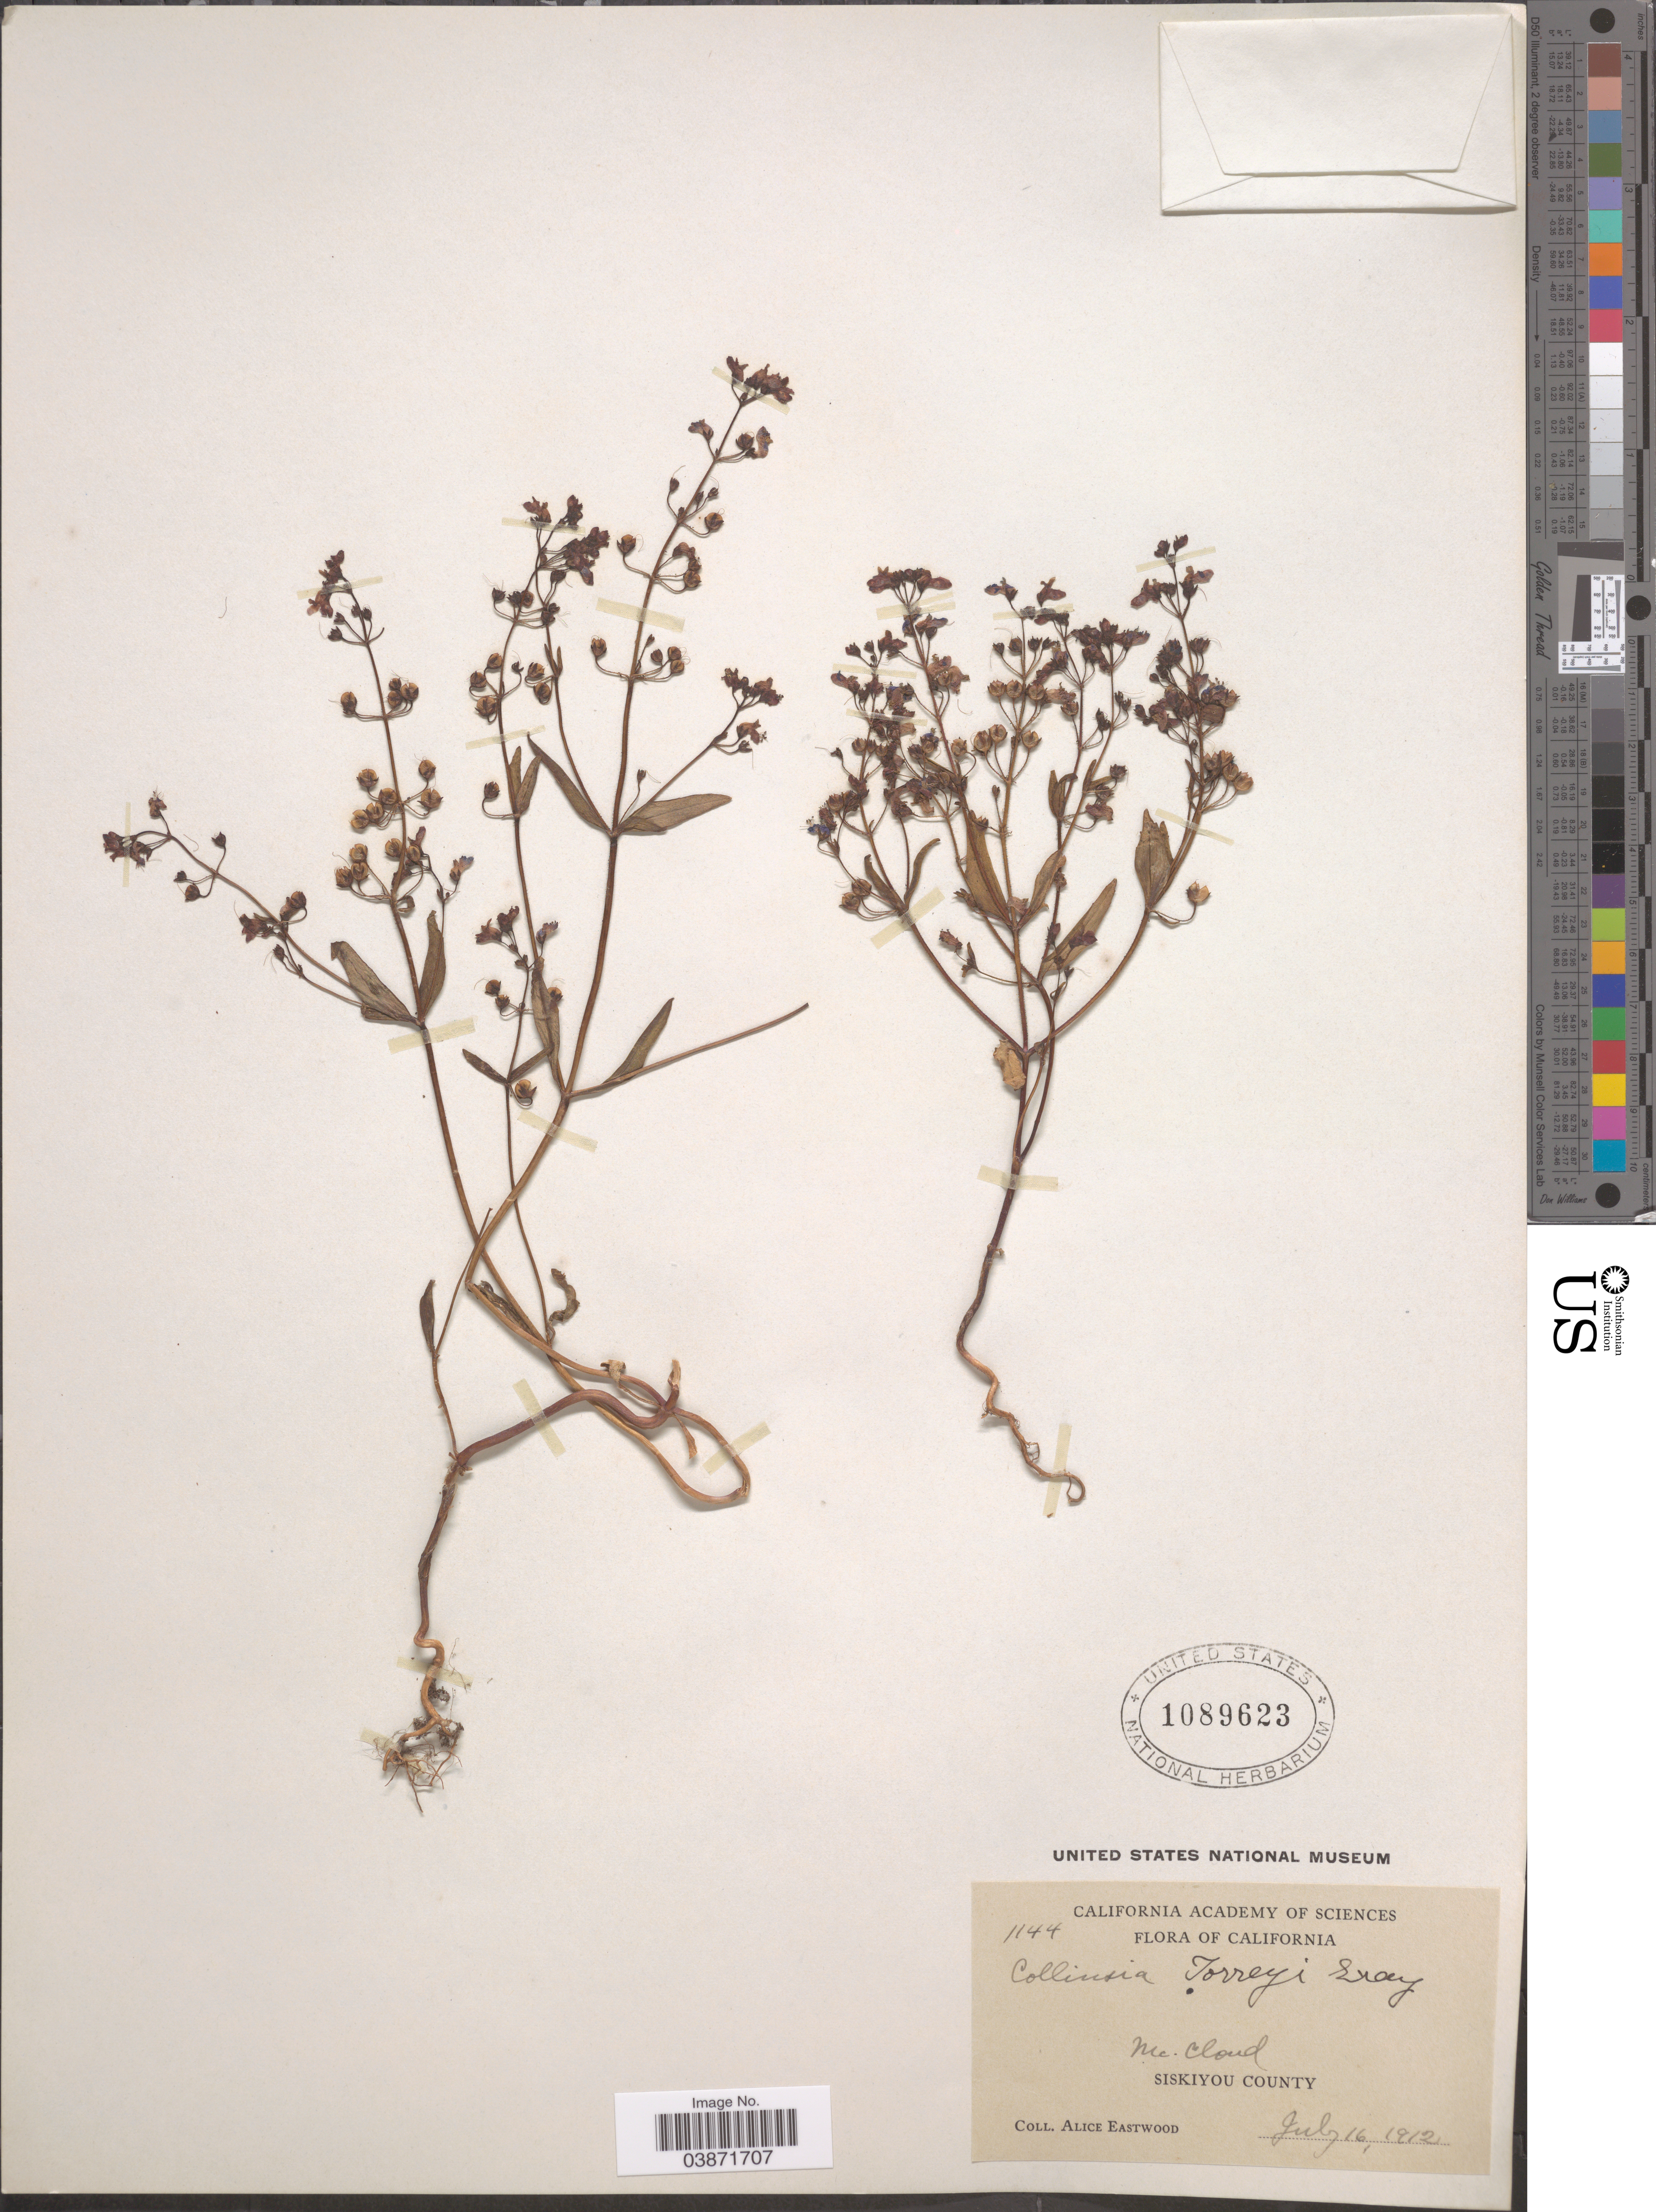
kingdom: Plantae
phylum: Tracheophyta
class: Magnoliopsida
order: Lamiales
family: Plantaginaceae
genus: Collinsia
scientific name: Collinsia torreyi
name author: A. Gray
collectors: A. Eastwood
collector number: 1144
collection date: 1912-07-16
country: United States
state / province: California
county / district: Siskiyou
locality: Mc. Cloud. Siskiyou County.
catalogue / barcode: US 1089623